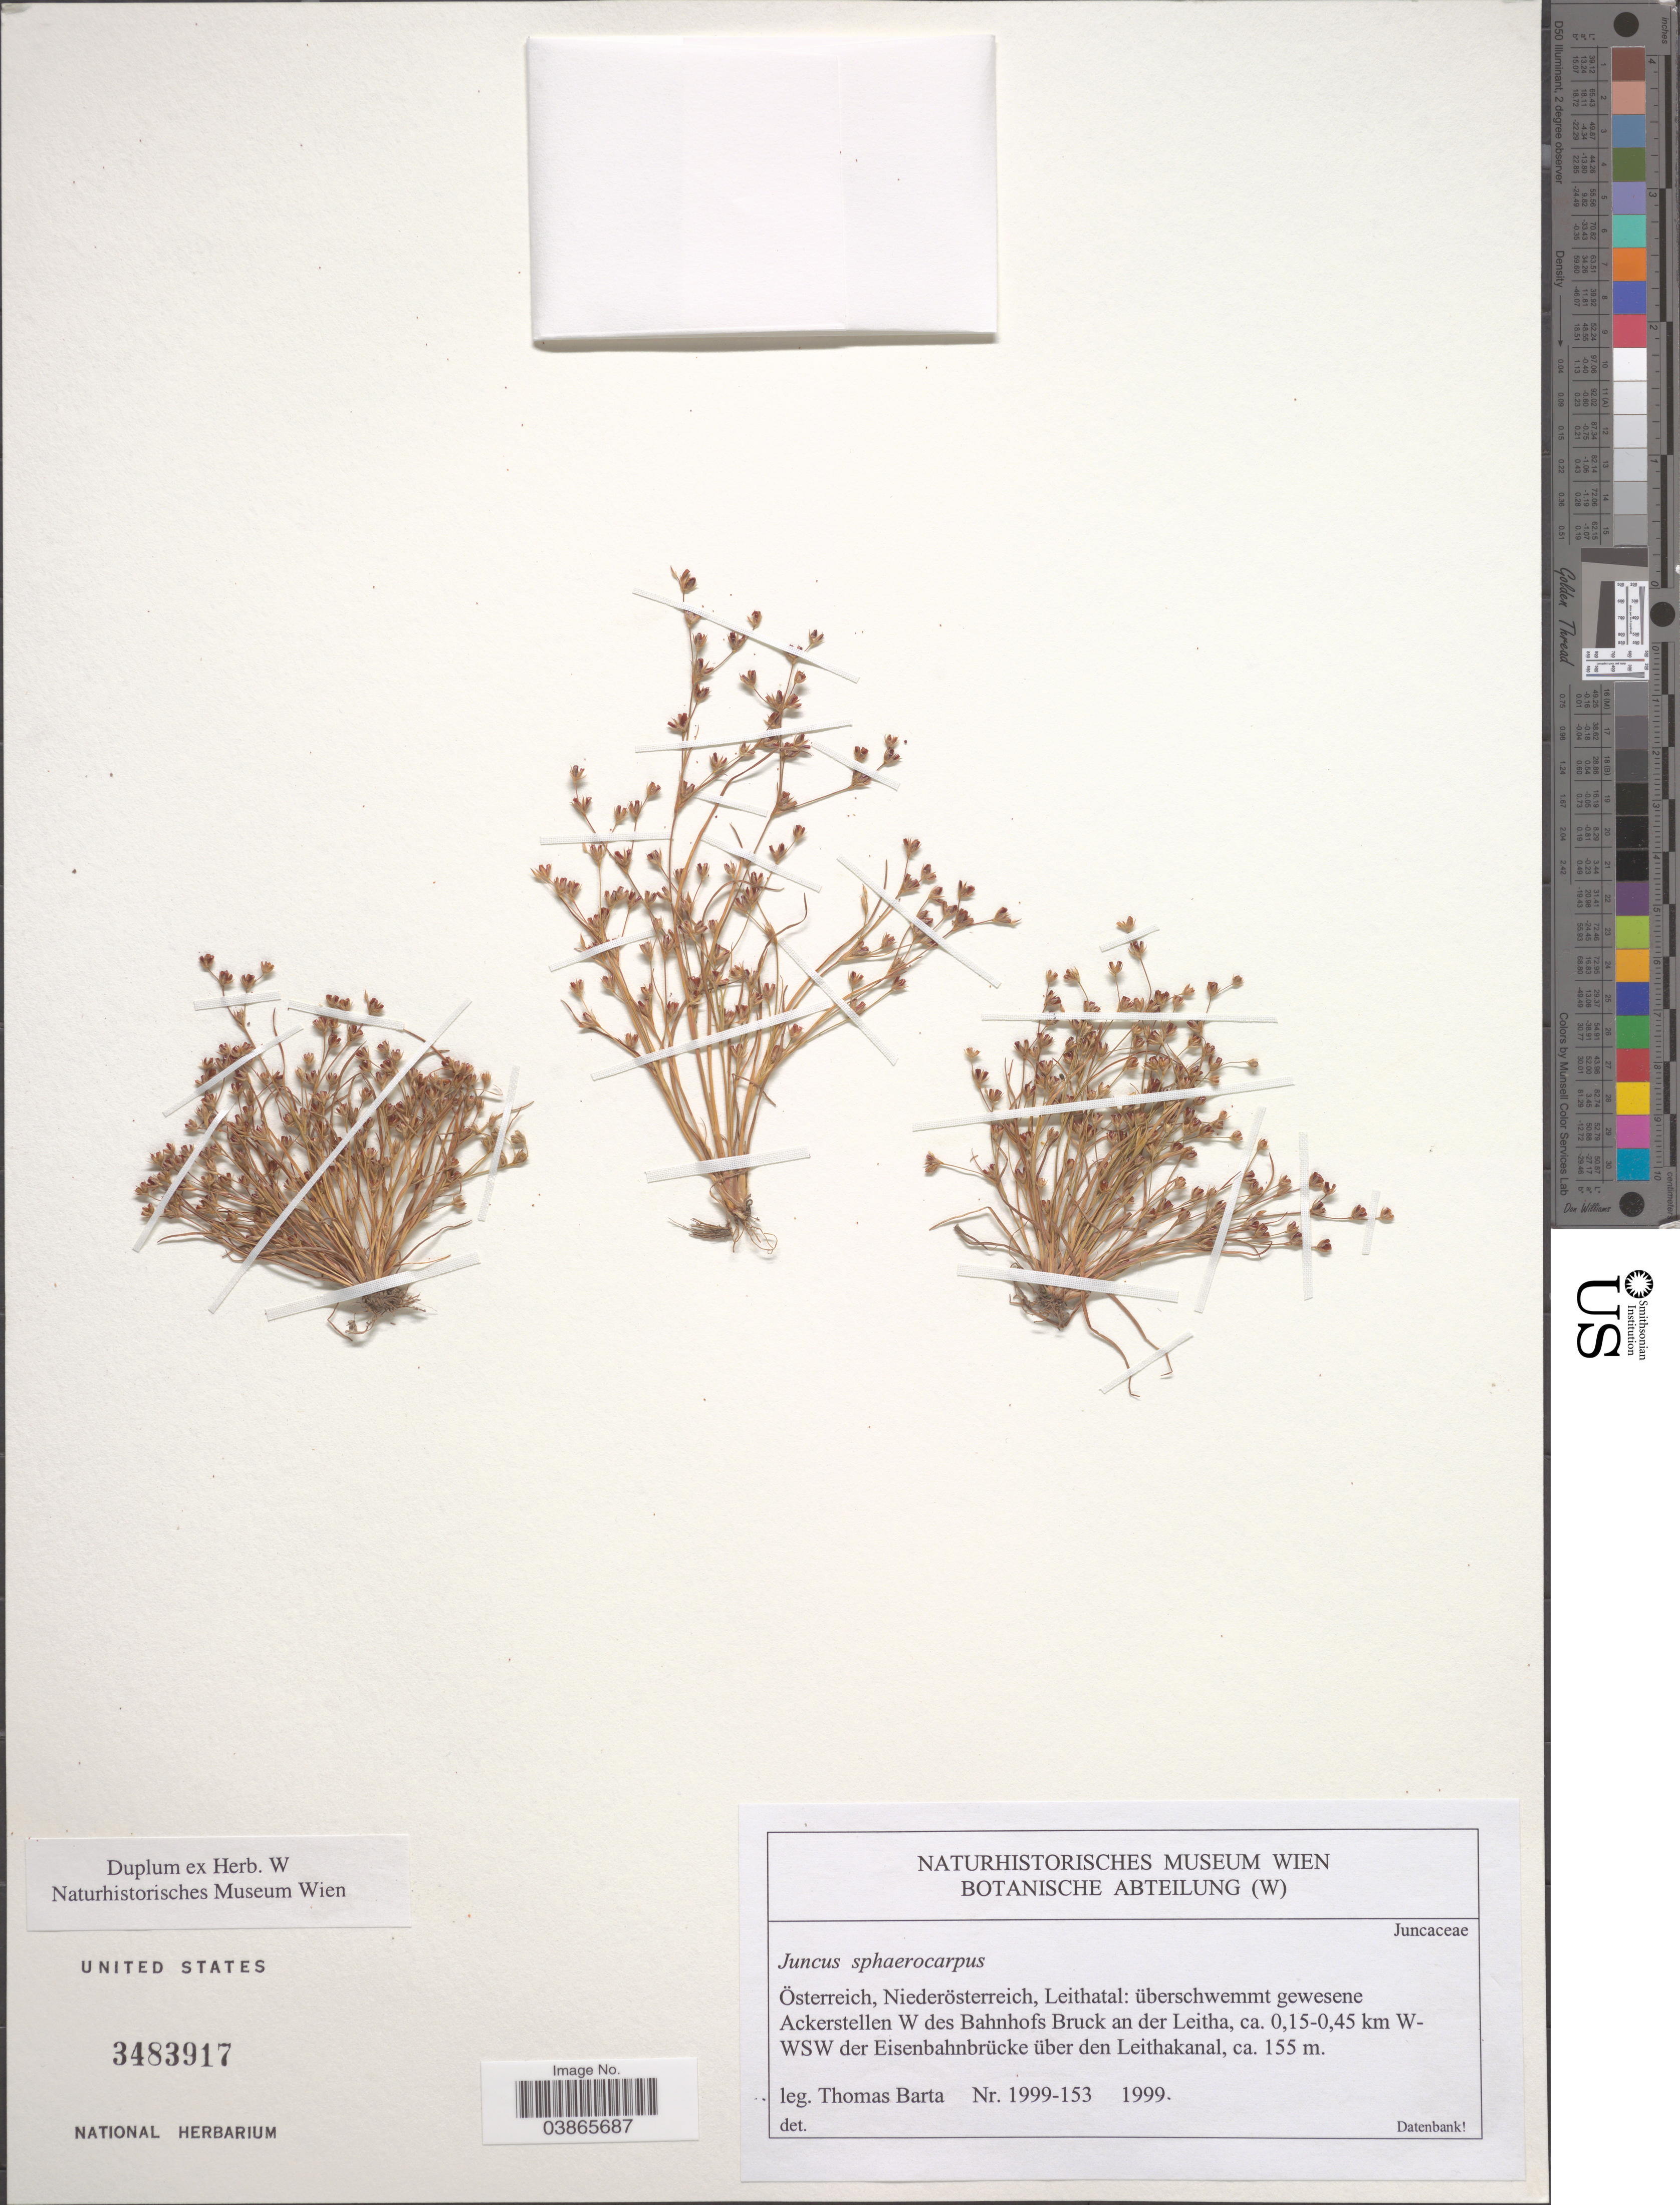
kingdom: Plantae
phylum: Tracheophyta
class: Liliopsida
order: Poales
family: Juncaceae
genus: Juncus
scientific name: Juncus sphaerocarpus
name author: Nees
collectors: T. Barta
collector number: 1999-153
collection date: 1999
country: Austria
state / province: Niederosterreich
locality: Österreich, Niederösterreich, Leithal: überschwemmt gewesene Ackerstellen W des Bahnhofs Bruck an der Leitha, ca. 0,15-0,45 km W-WSW der Eisenbahnbrücke über den Leithakanal.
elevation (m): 155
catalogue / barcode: US 3483917